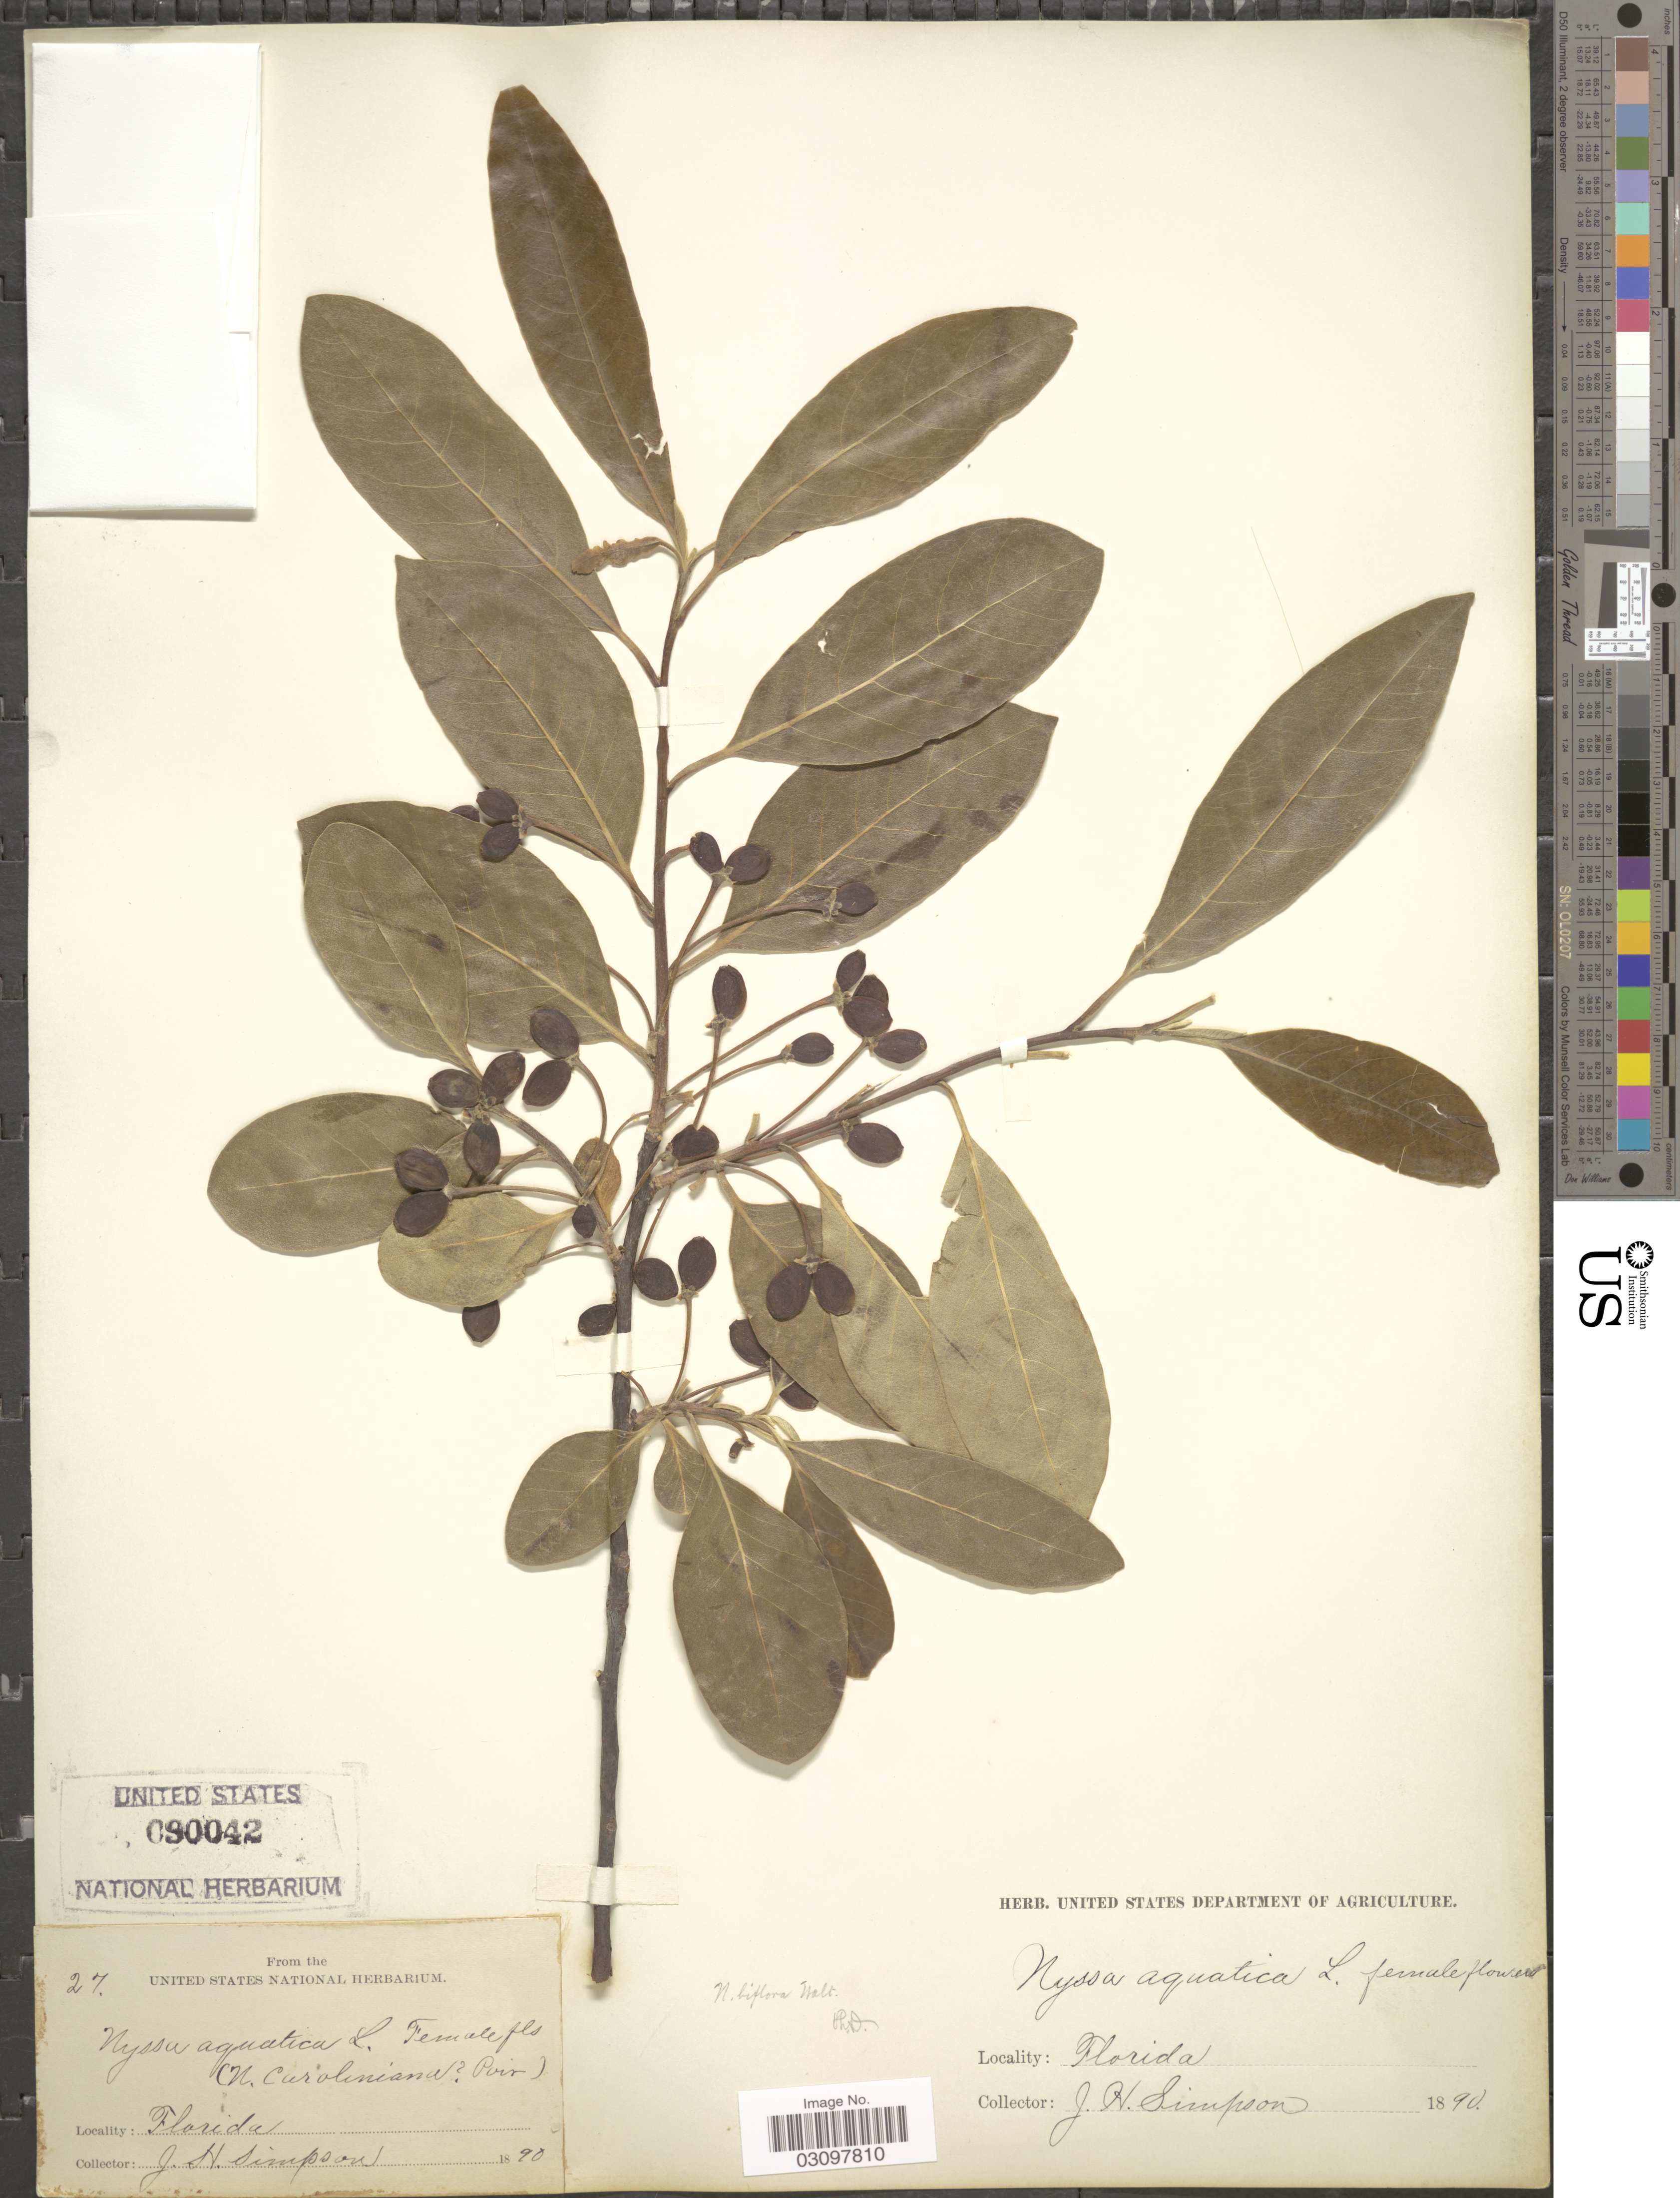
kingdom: Plantae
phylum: Tracheophyta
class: Magnoliopsida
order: Cornales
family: Nyssaceae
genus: Nyssa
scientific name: Nyssa biflora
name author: Walter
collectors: J. H. Simpson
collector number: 27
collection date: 1890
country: United States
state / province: Florida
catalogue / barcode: US 90042